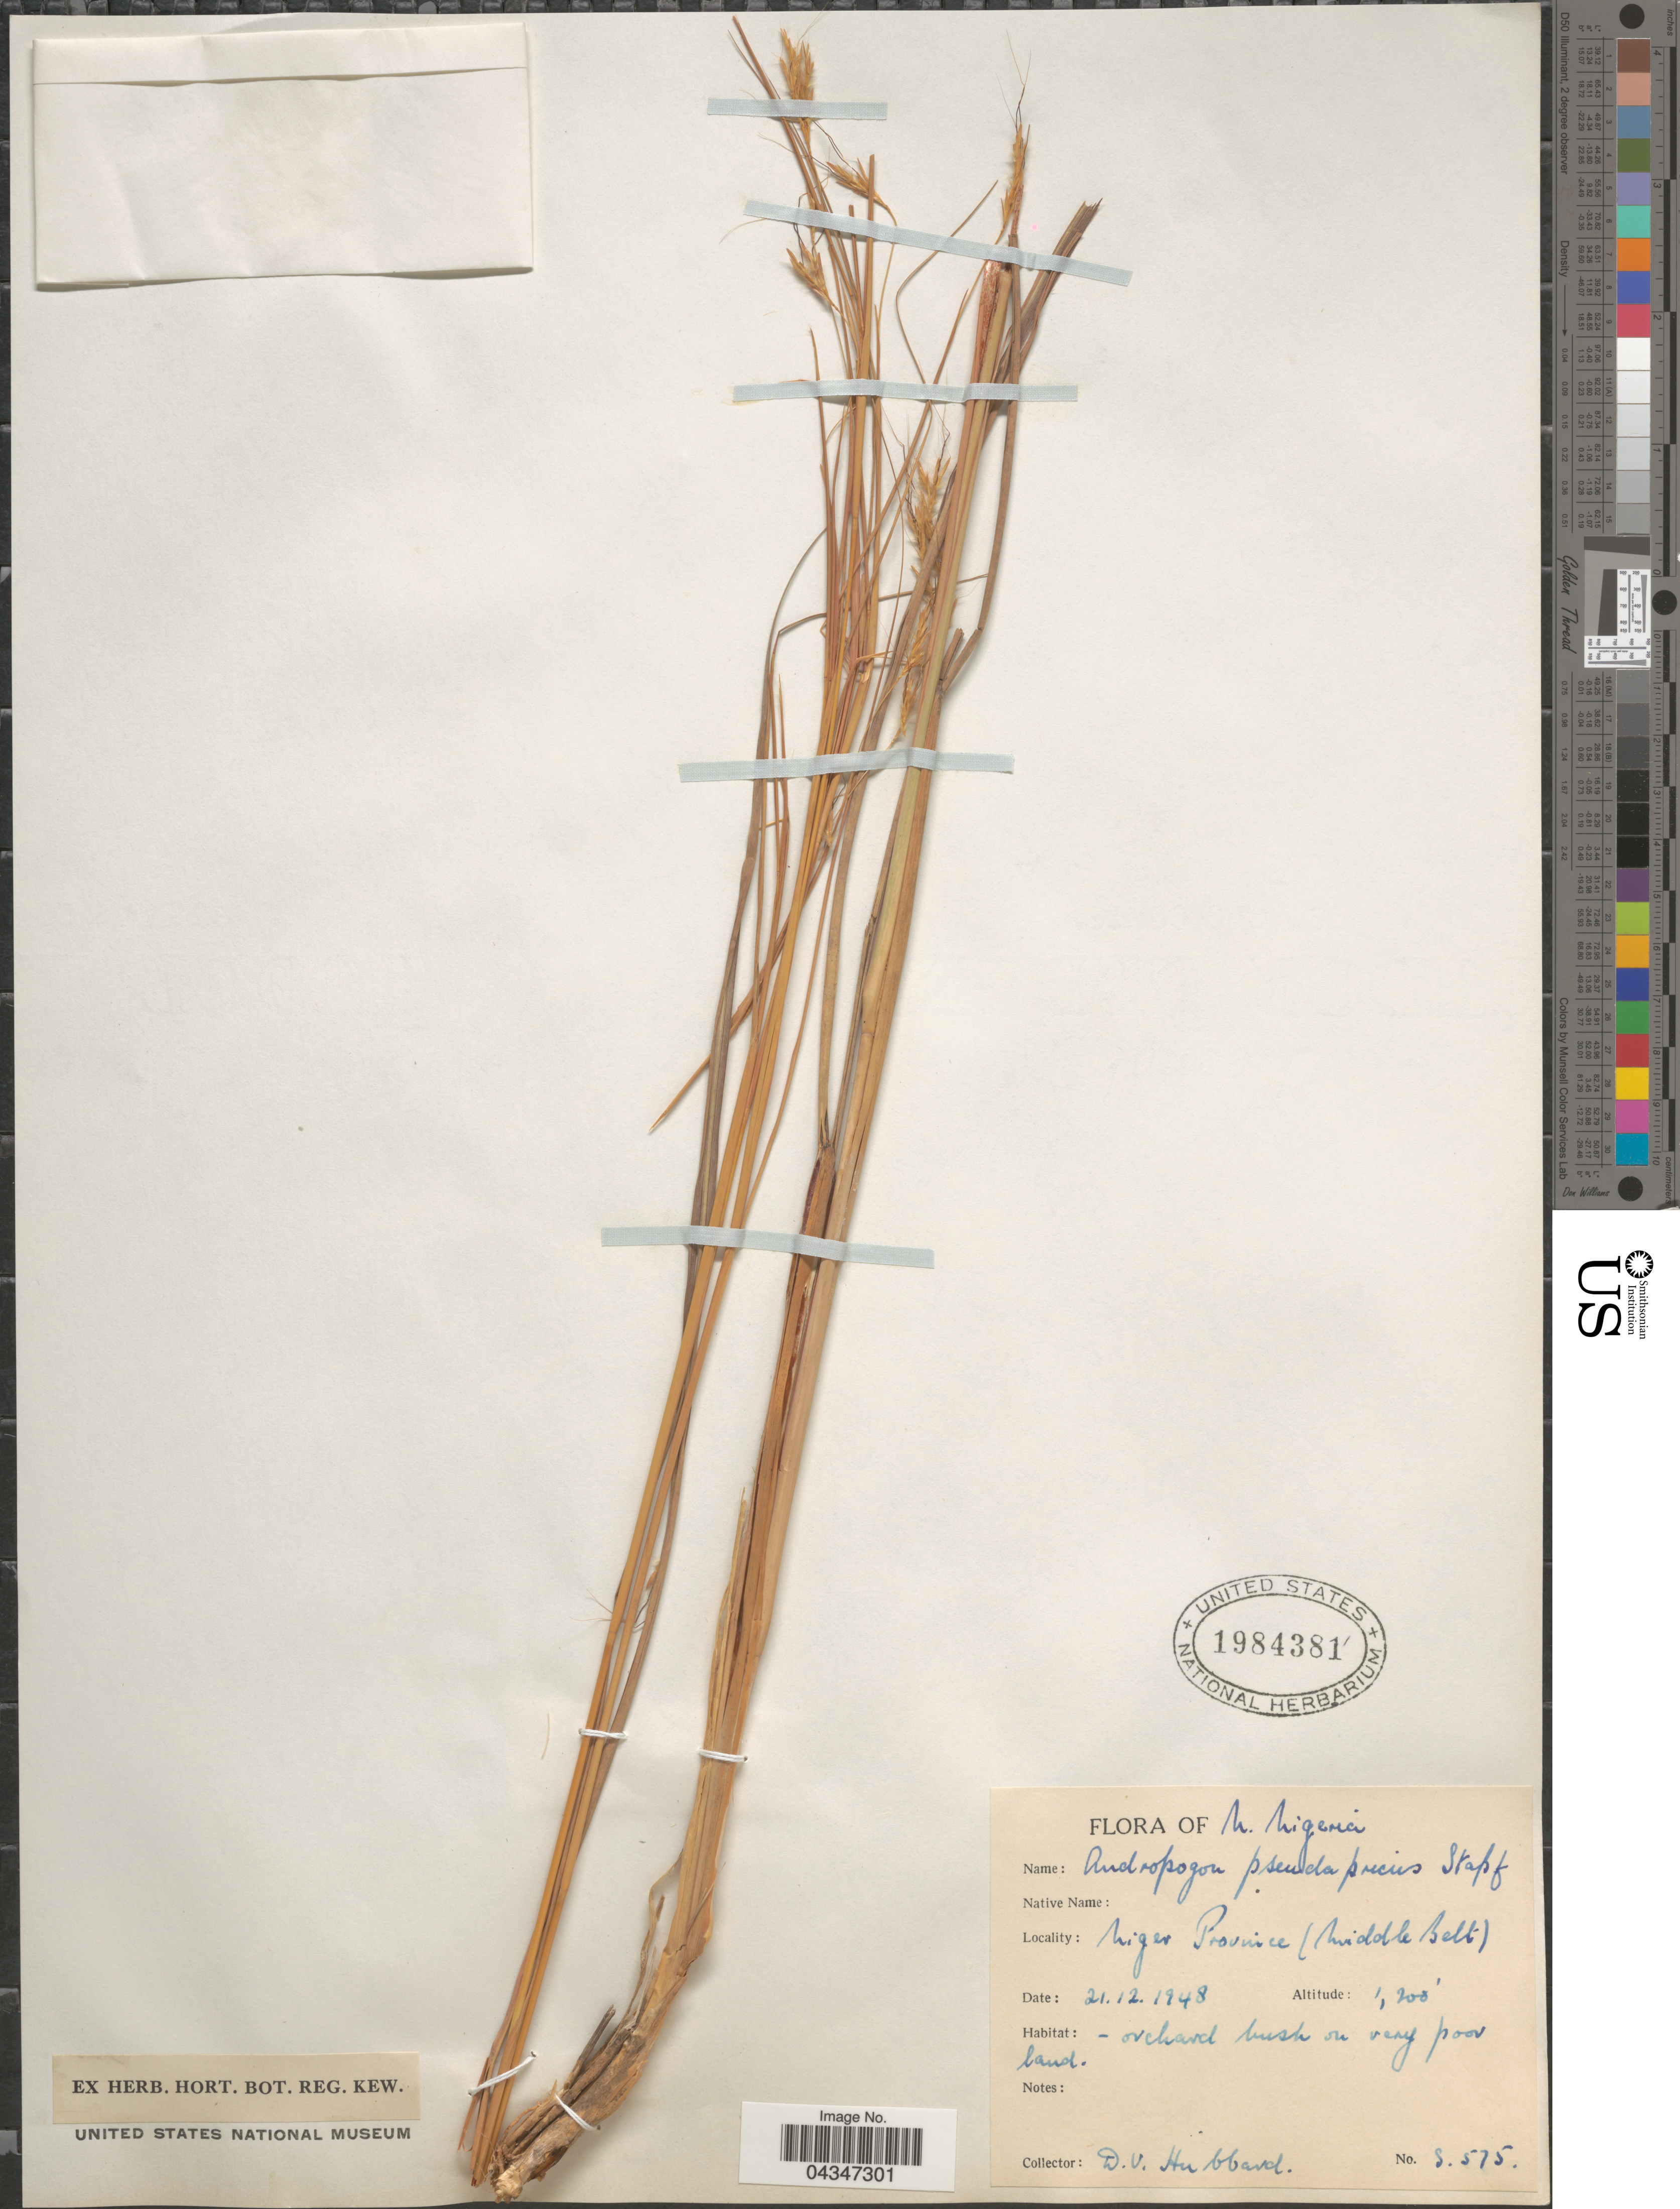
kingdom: Plantae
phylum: Tracheophyta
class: Liliopsida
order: Poales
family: Poaceae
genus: Andropogon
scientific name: Andropogon pseudapricus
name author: Stapf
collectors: D. Hubbard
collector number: S.575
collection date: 1948-12-21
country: Nigeria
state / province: Niger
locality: N. Nigeria. (Middle Belt).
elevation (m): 366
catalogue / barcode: US 1984381